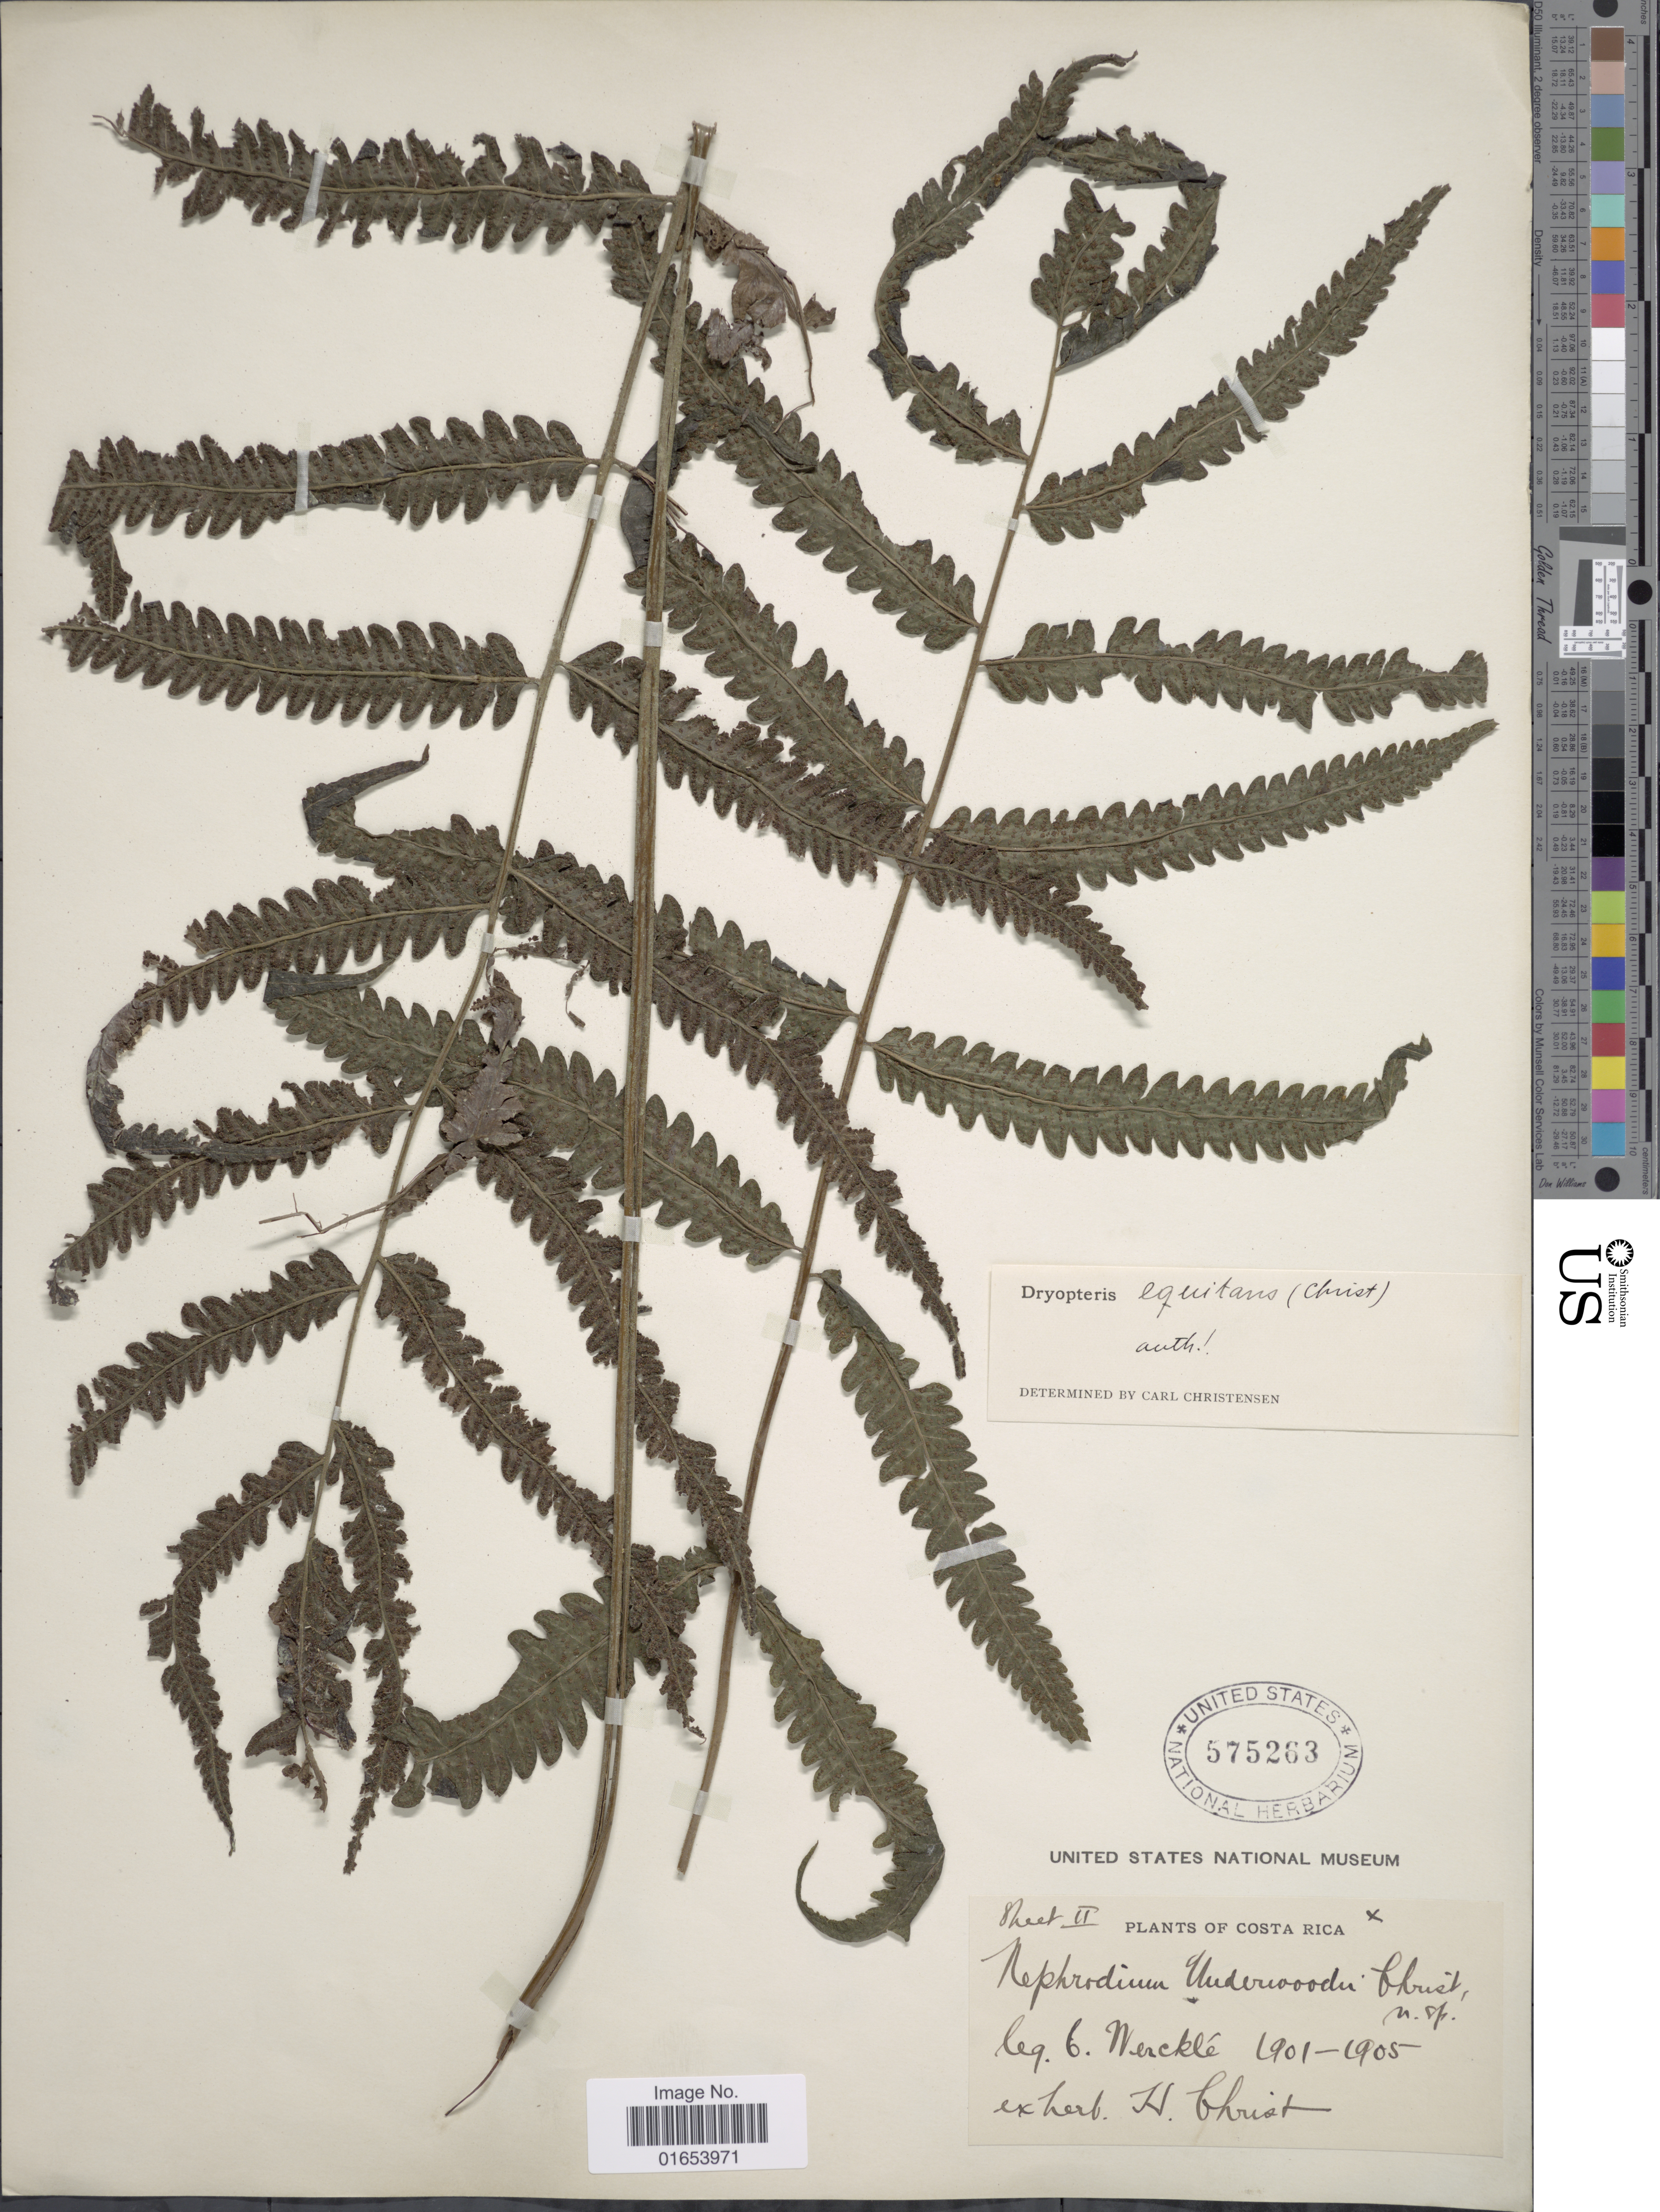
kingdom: Plantae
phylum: Tracheophyta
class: Polypodiopsida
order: Polypodiales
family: Thelypteridaceae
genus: Goniopteris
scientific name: Goniopteris equitans (Christ) comb. nov., ined 2015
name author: (Christ)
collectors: C. Wercklé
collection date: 1901/1905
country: Costa Rica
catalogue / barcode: US 575263